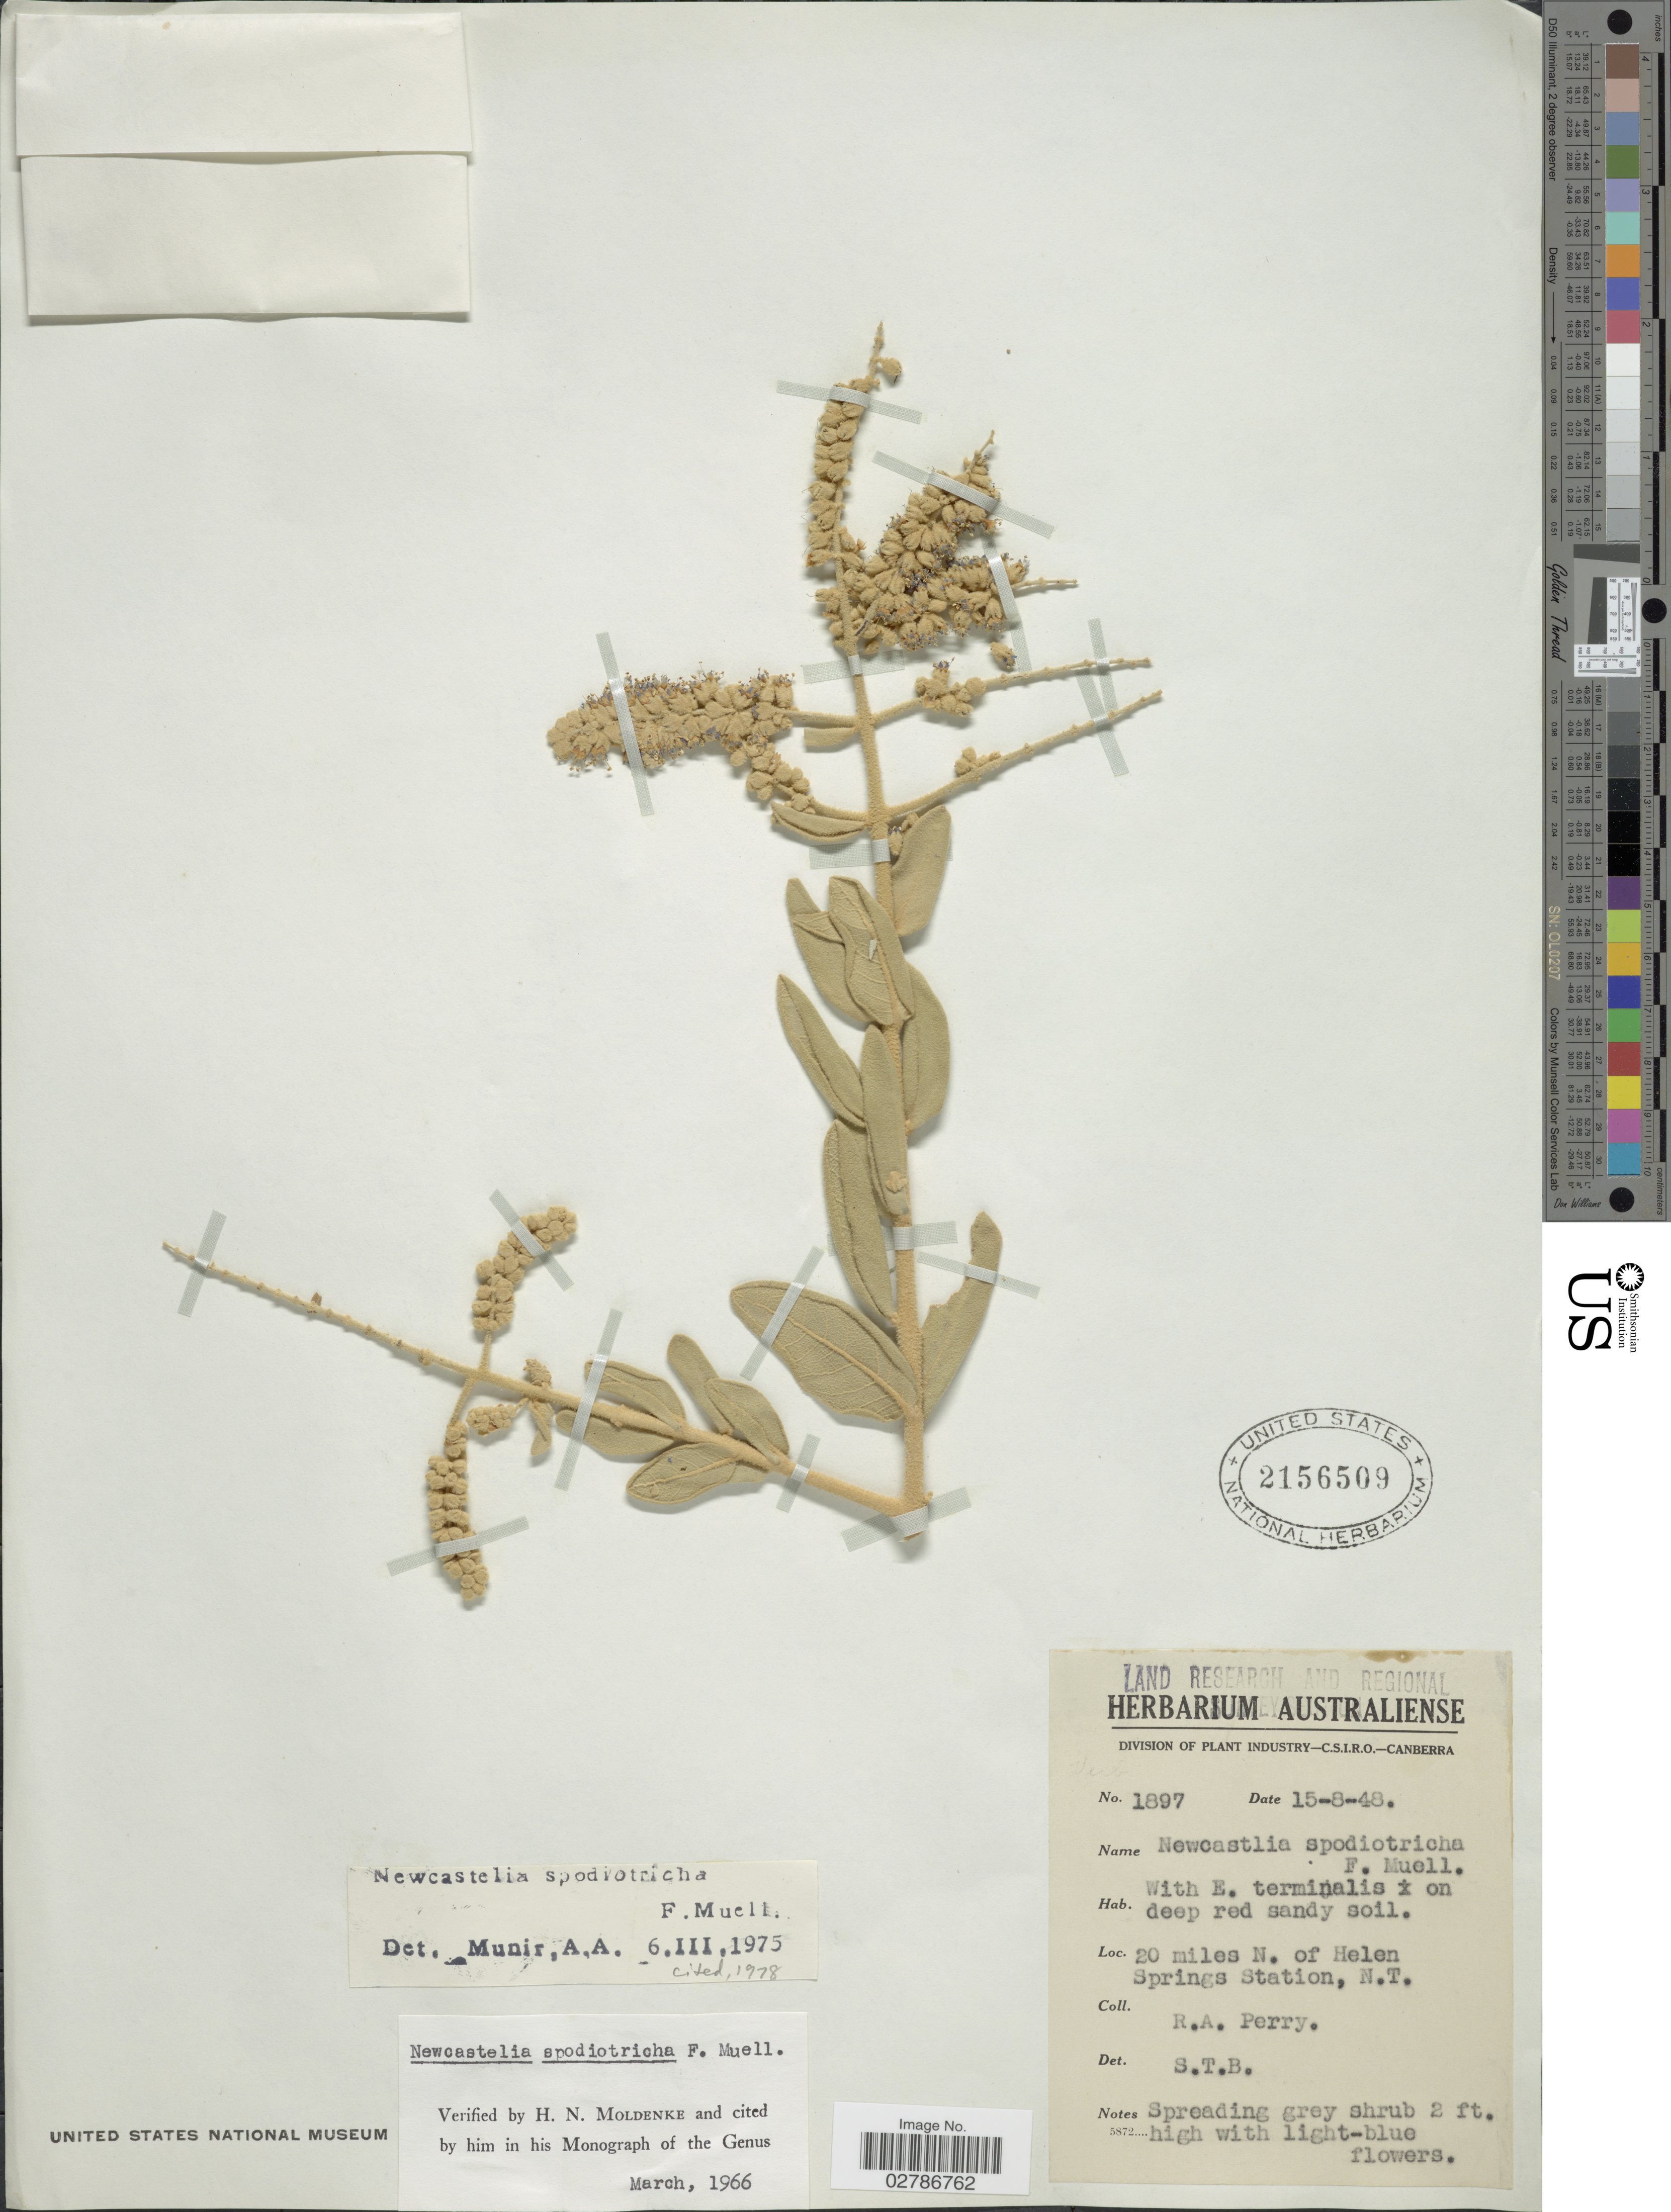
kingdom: Plantae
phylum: Tracheophyta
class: Magnoliopsida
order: Lamiales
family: Lamiaceae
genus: Newcastelia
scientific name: Newcastelia spodiotricha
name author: F. Muell.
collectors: Perry, R. A.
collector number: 1897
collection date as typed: Transcribed d/m/y: 15/8/48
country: Australia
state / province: Northern Territory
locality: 20 miles N. of Helen Springs Station, N.T.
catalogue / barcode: US 2156509